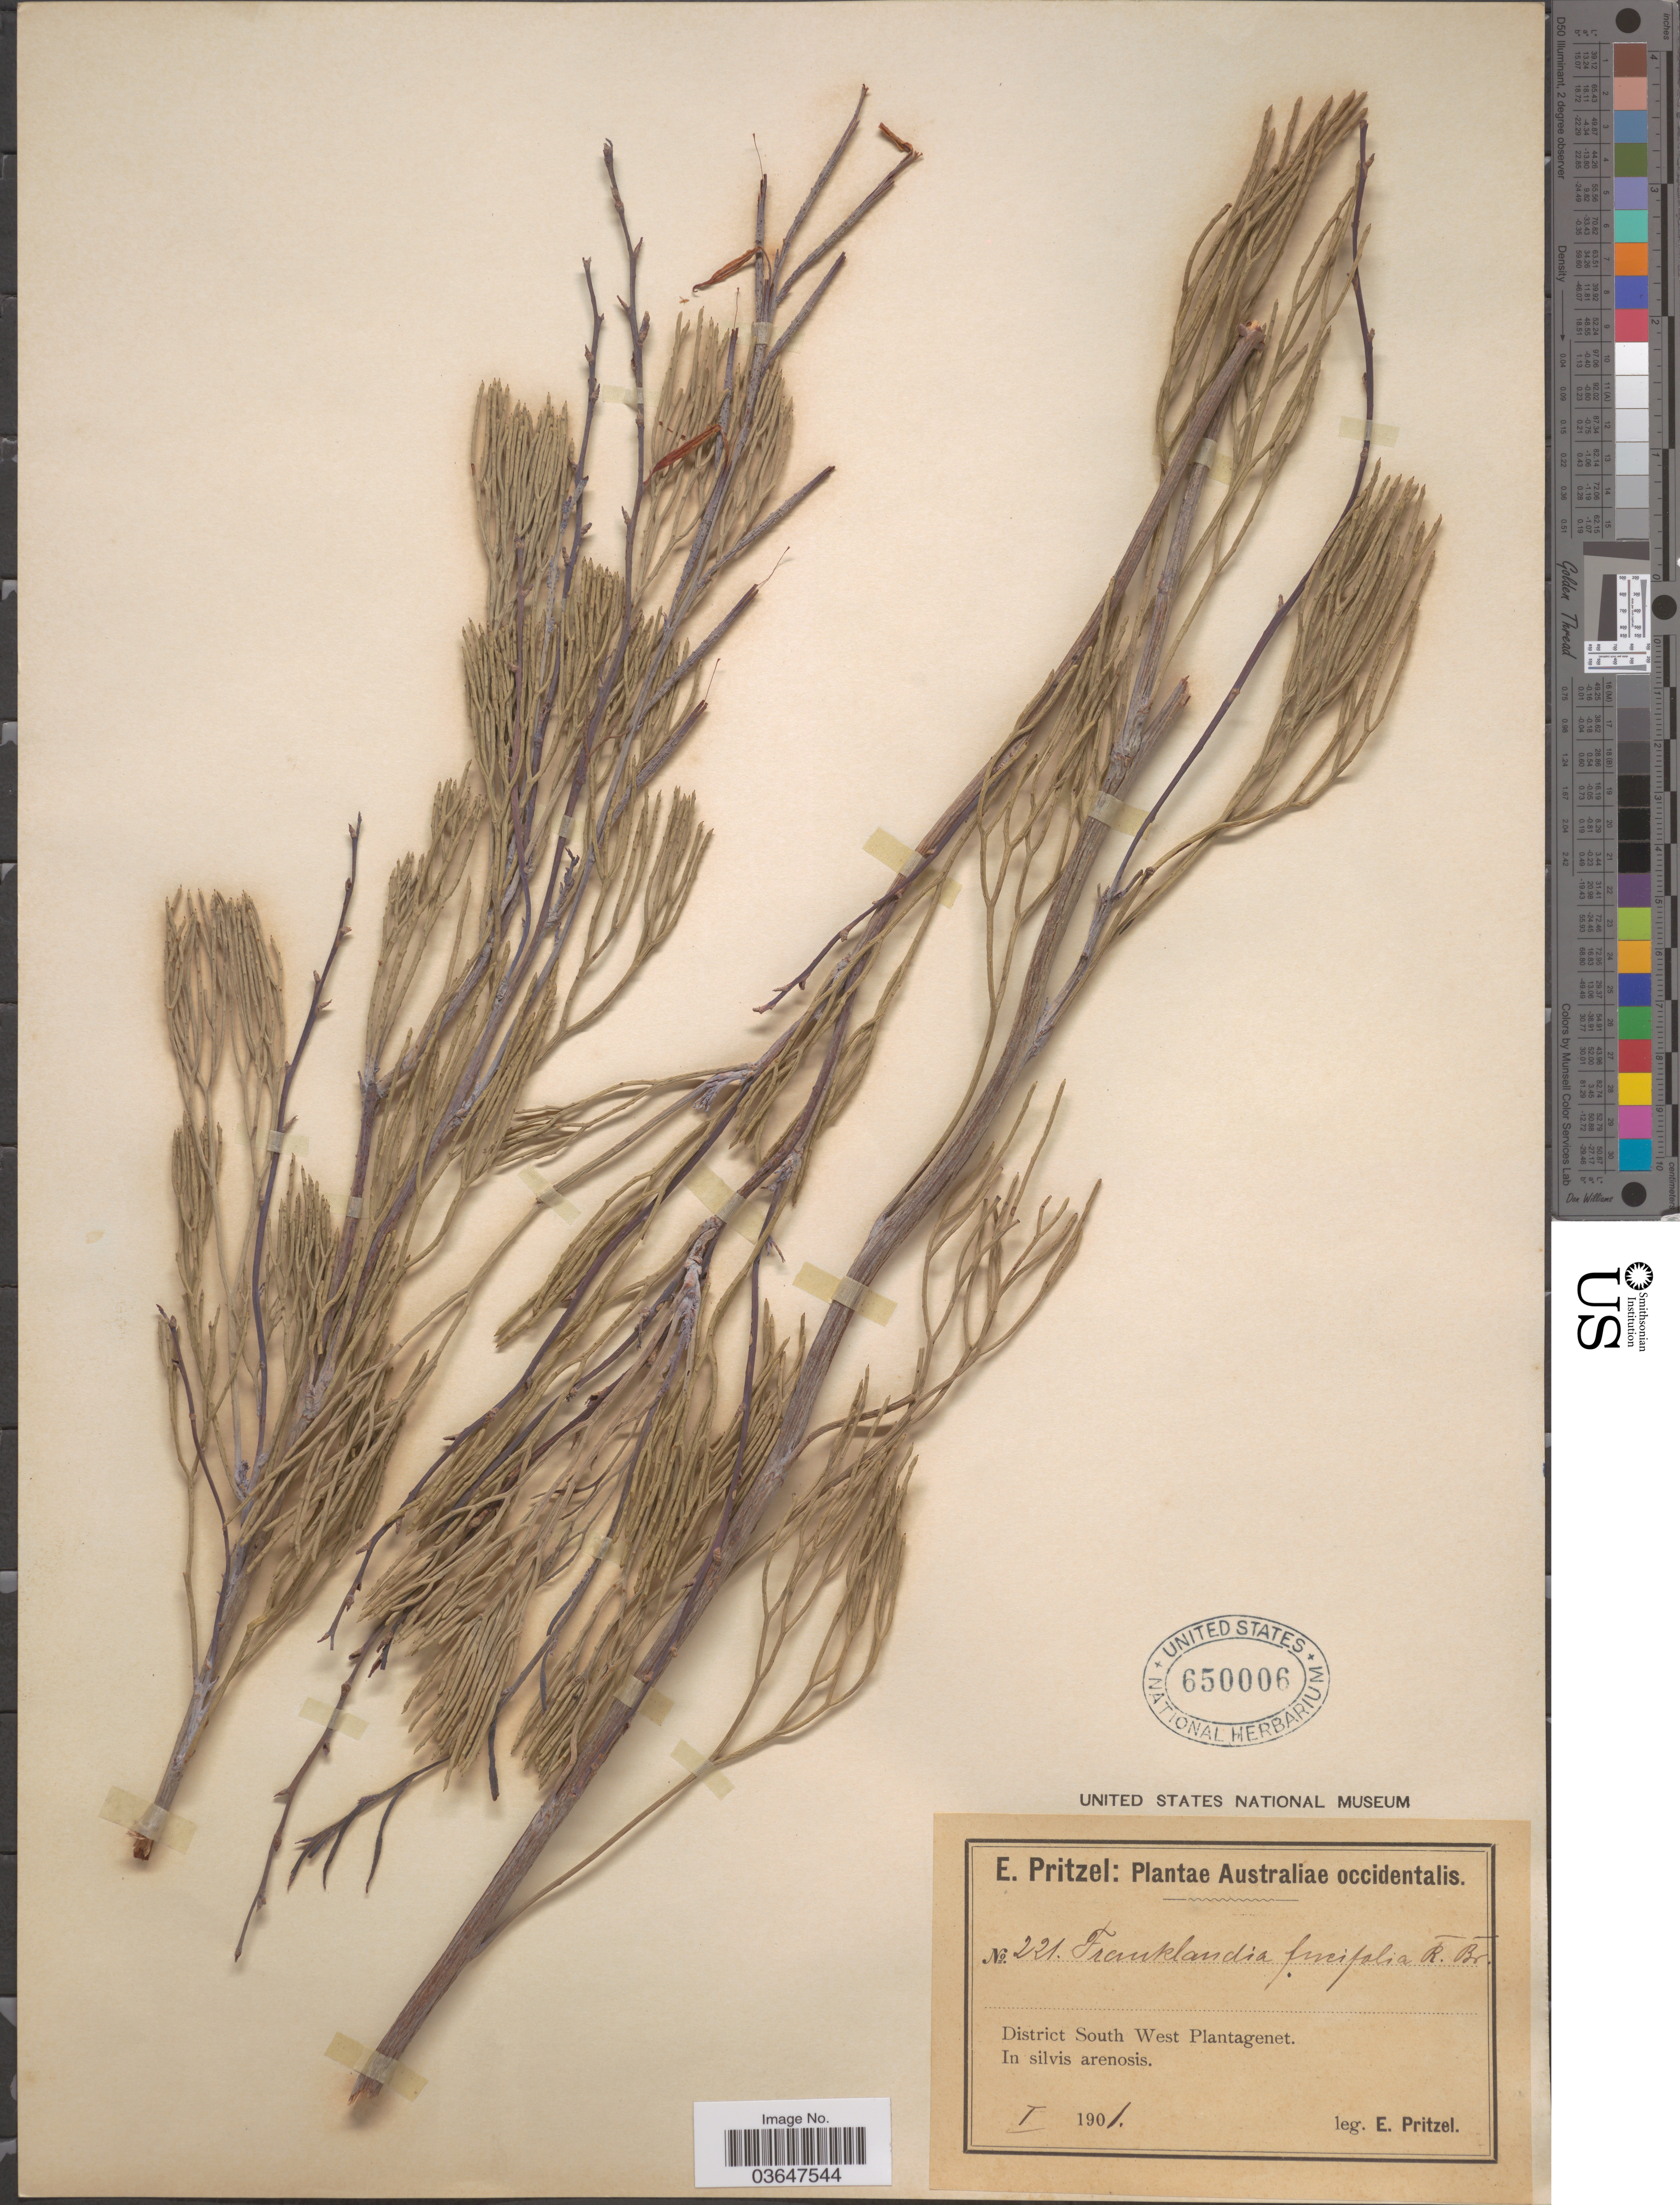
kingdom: Plantae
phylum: Tracheophyta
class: Magnoliopsida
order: Proteales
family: Proteaceae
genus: Franklandia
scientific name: Franklandia fucifolia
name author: R. Br.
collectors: E. G. Pritzel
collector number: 221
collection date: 1901-01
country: Australia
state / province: Western Australia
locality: Australiae occidentalis. District South West Plantagenet. In silvis arenosis.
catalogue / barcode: US 650006